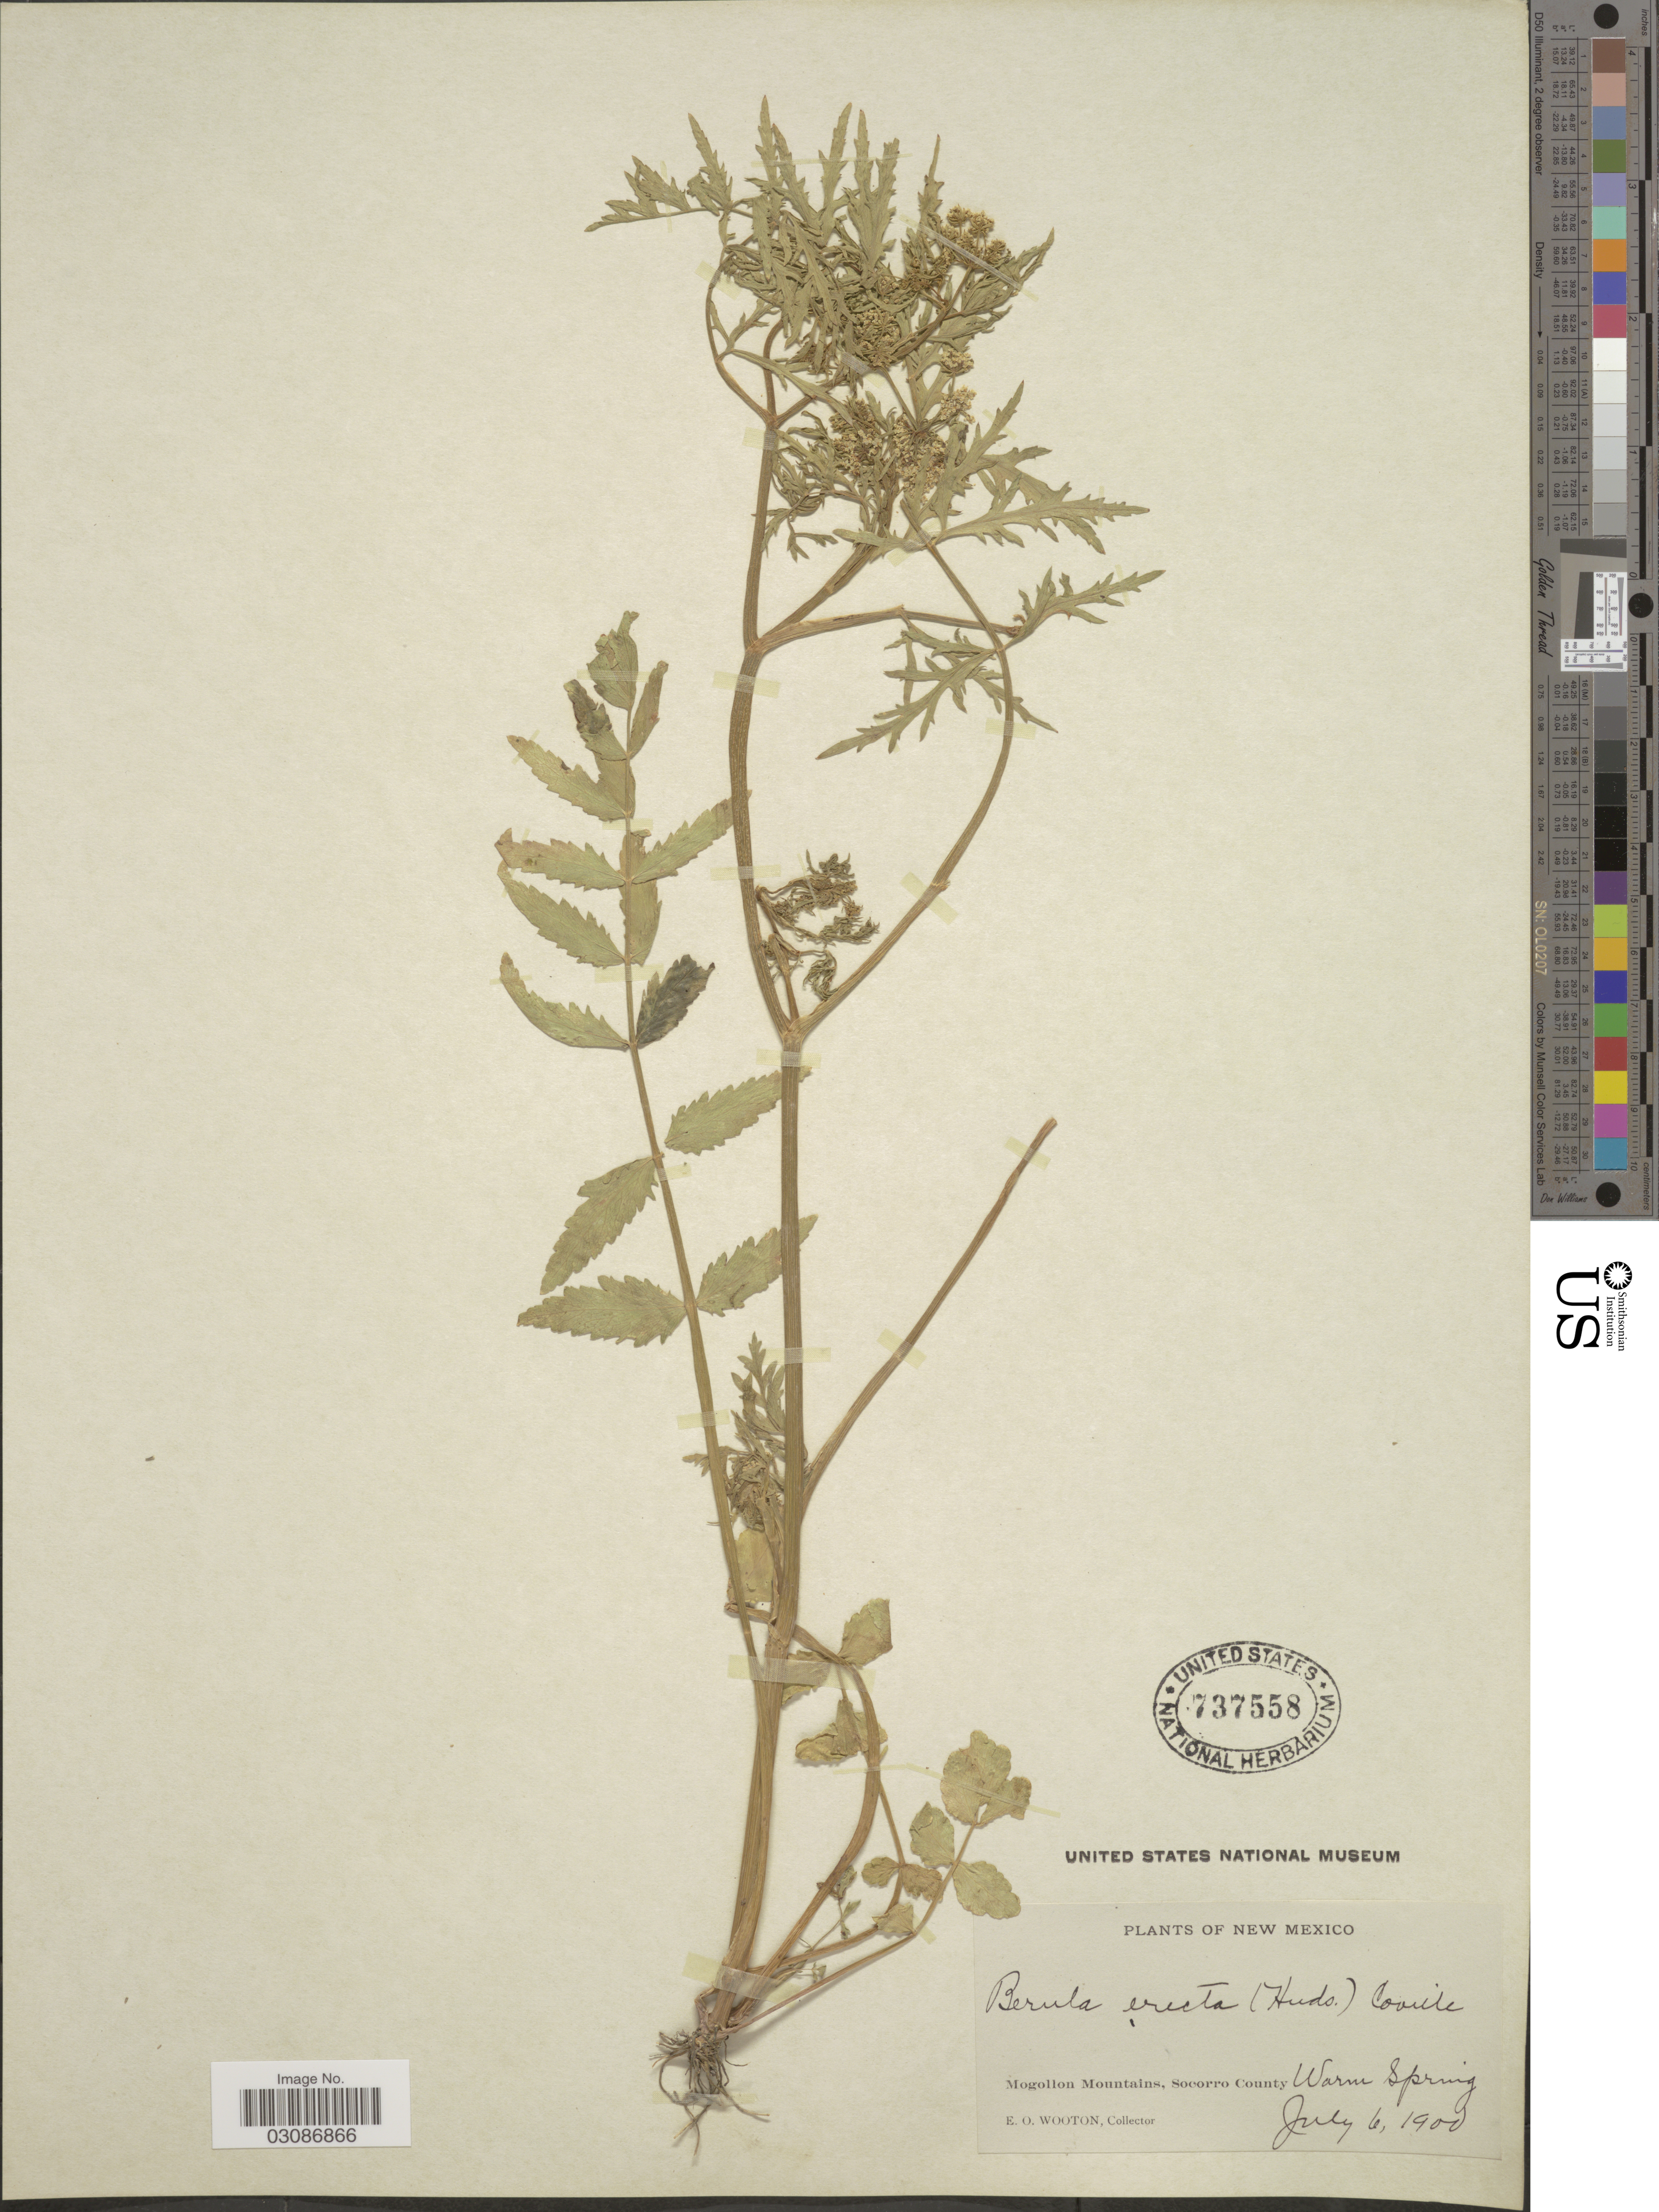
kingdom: Plantae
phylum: Tracheophyta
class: Magnoliopsida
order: Apiales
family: Apiaceae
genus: Berula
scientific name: Berula erecta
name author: (Huds.) Coville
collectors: E. O. Wooton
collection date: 1900-07-06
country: United States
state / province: New Mexico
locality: Mogollon Mountains, Socorro County, Warm Spring.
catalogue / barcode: US 737558